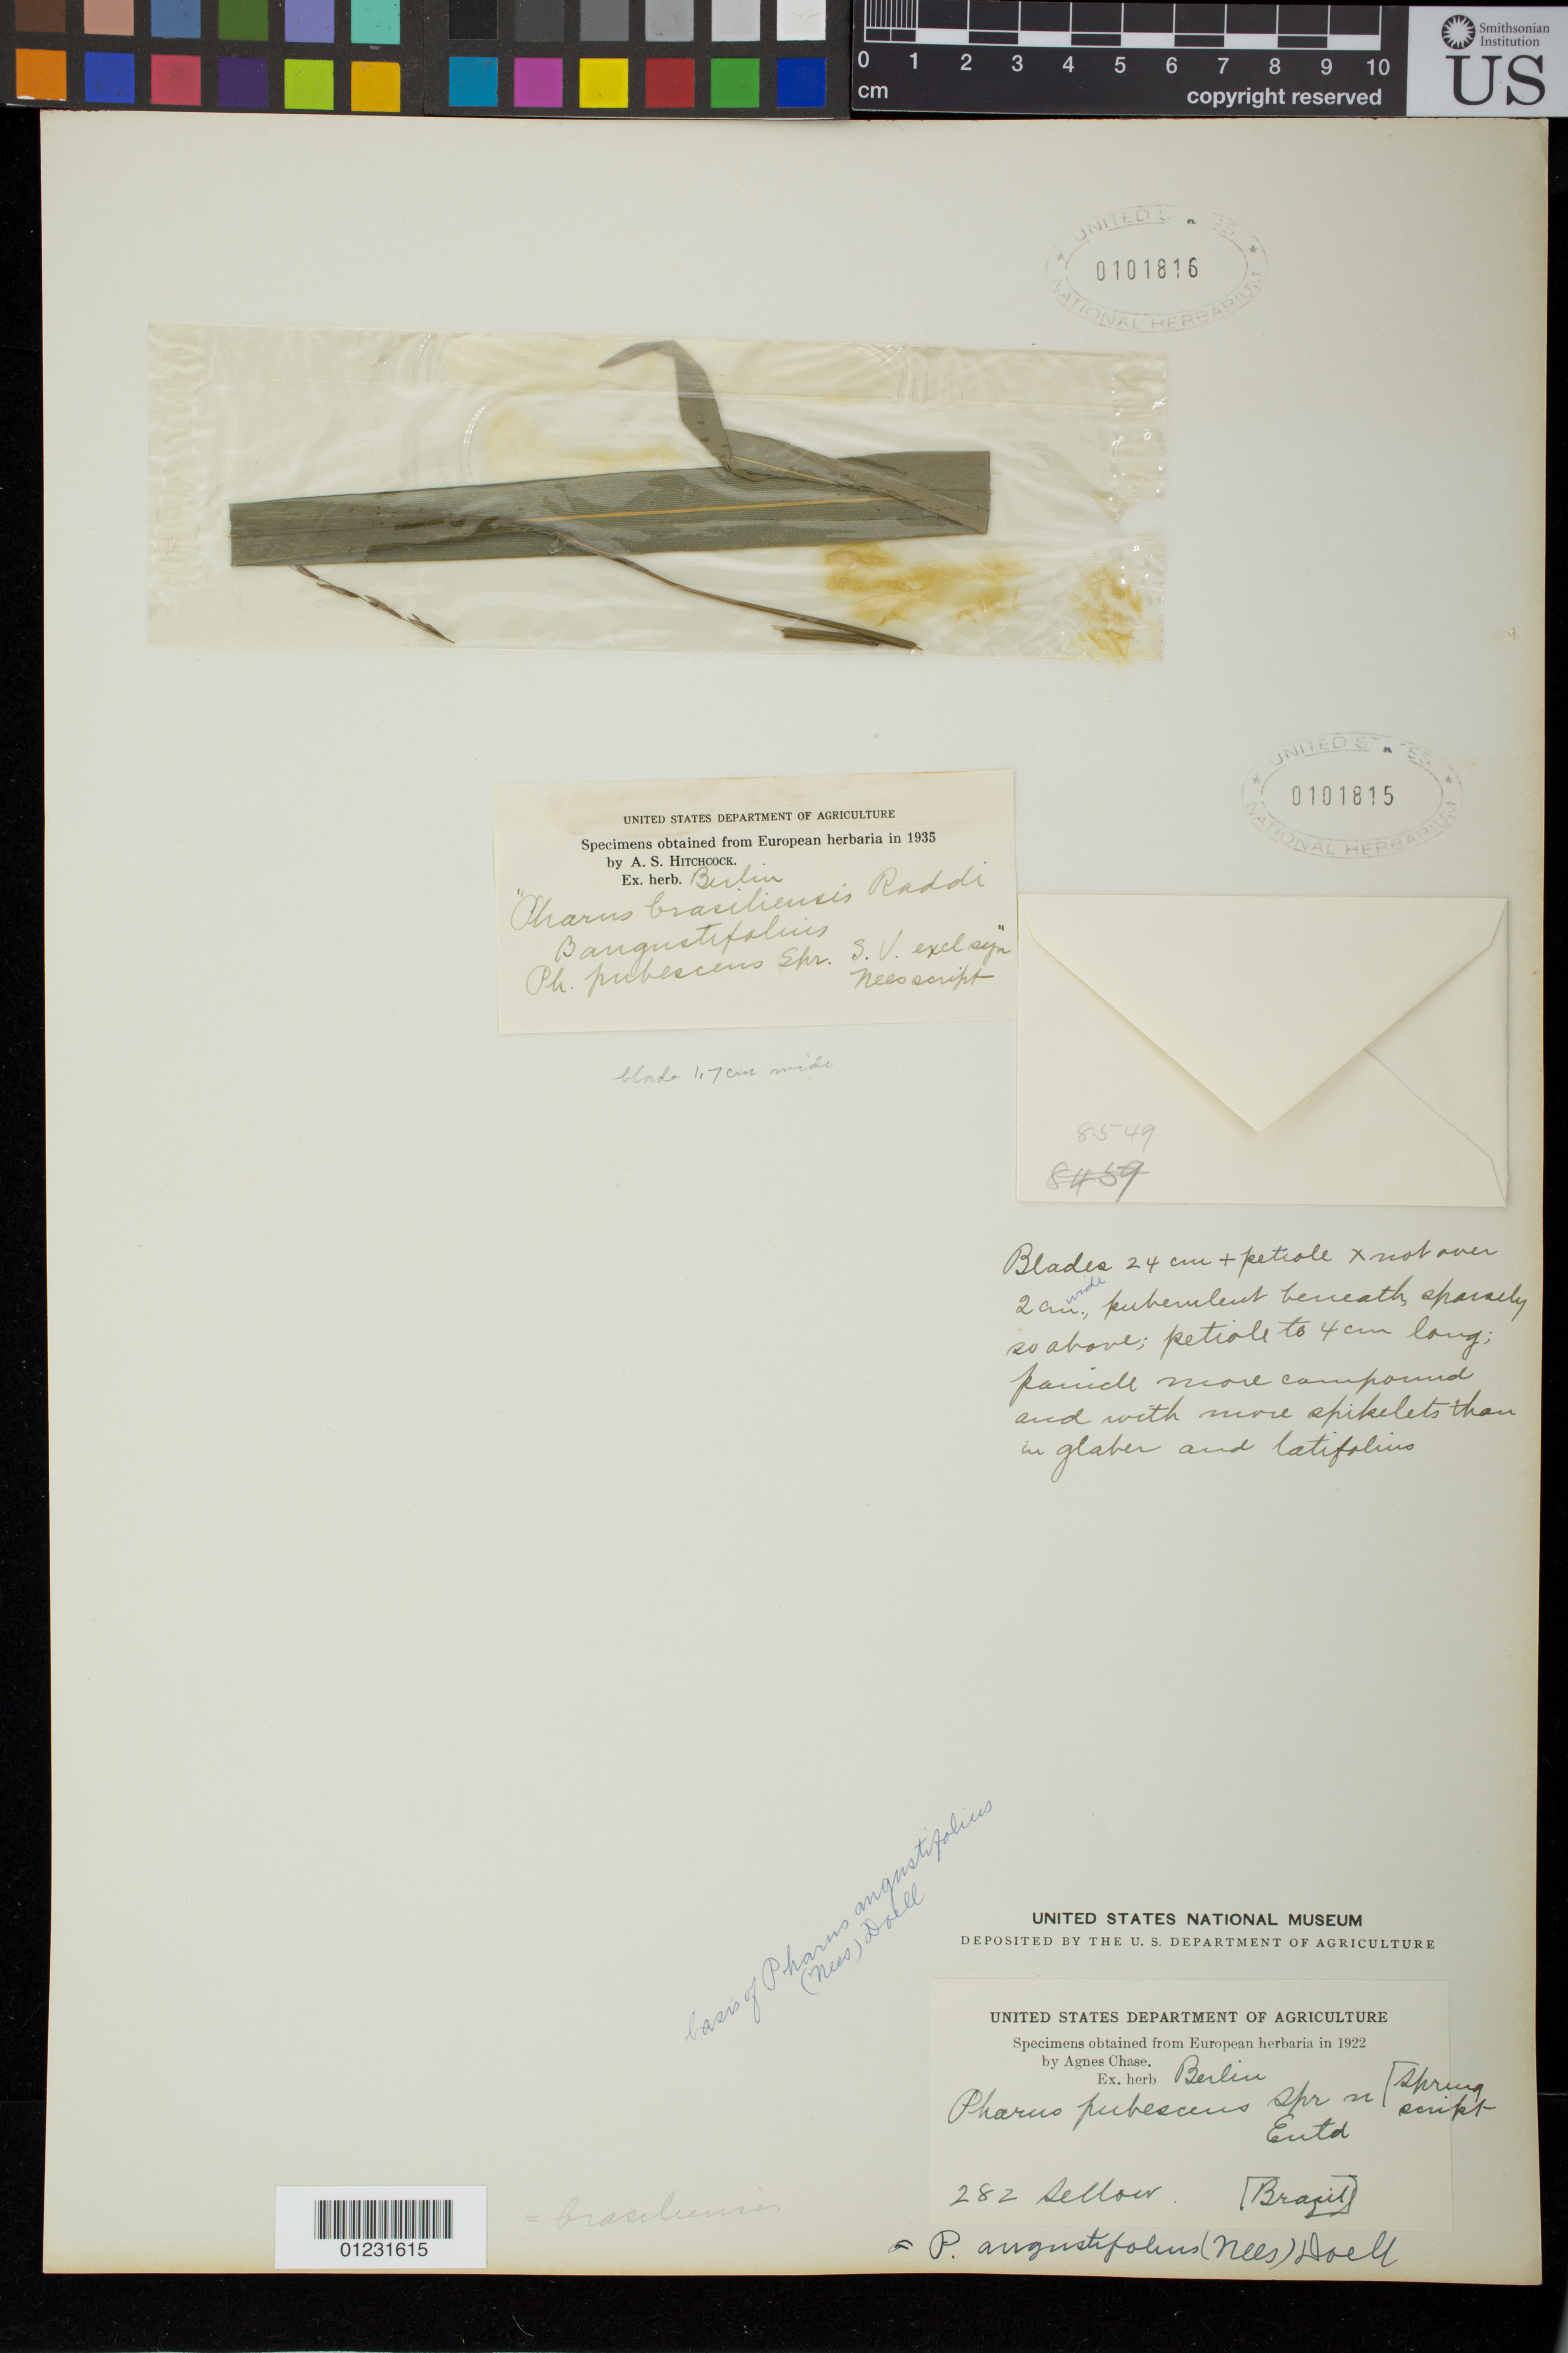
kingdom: Plantae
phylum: Tracheophyta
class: Liliopsida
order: Poales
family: Poaceae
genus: Pharus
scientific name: Pharus pubescens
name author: Spreng.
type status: Possible Type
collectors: F. Sellow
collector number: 282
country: Brazil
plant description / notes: Fragmentary material of type specimen ex herb. Berlin.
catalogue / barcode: US 101815